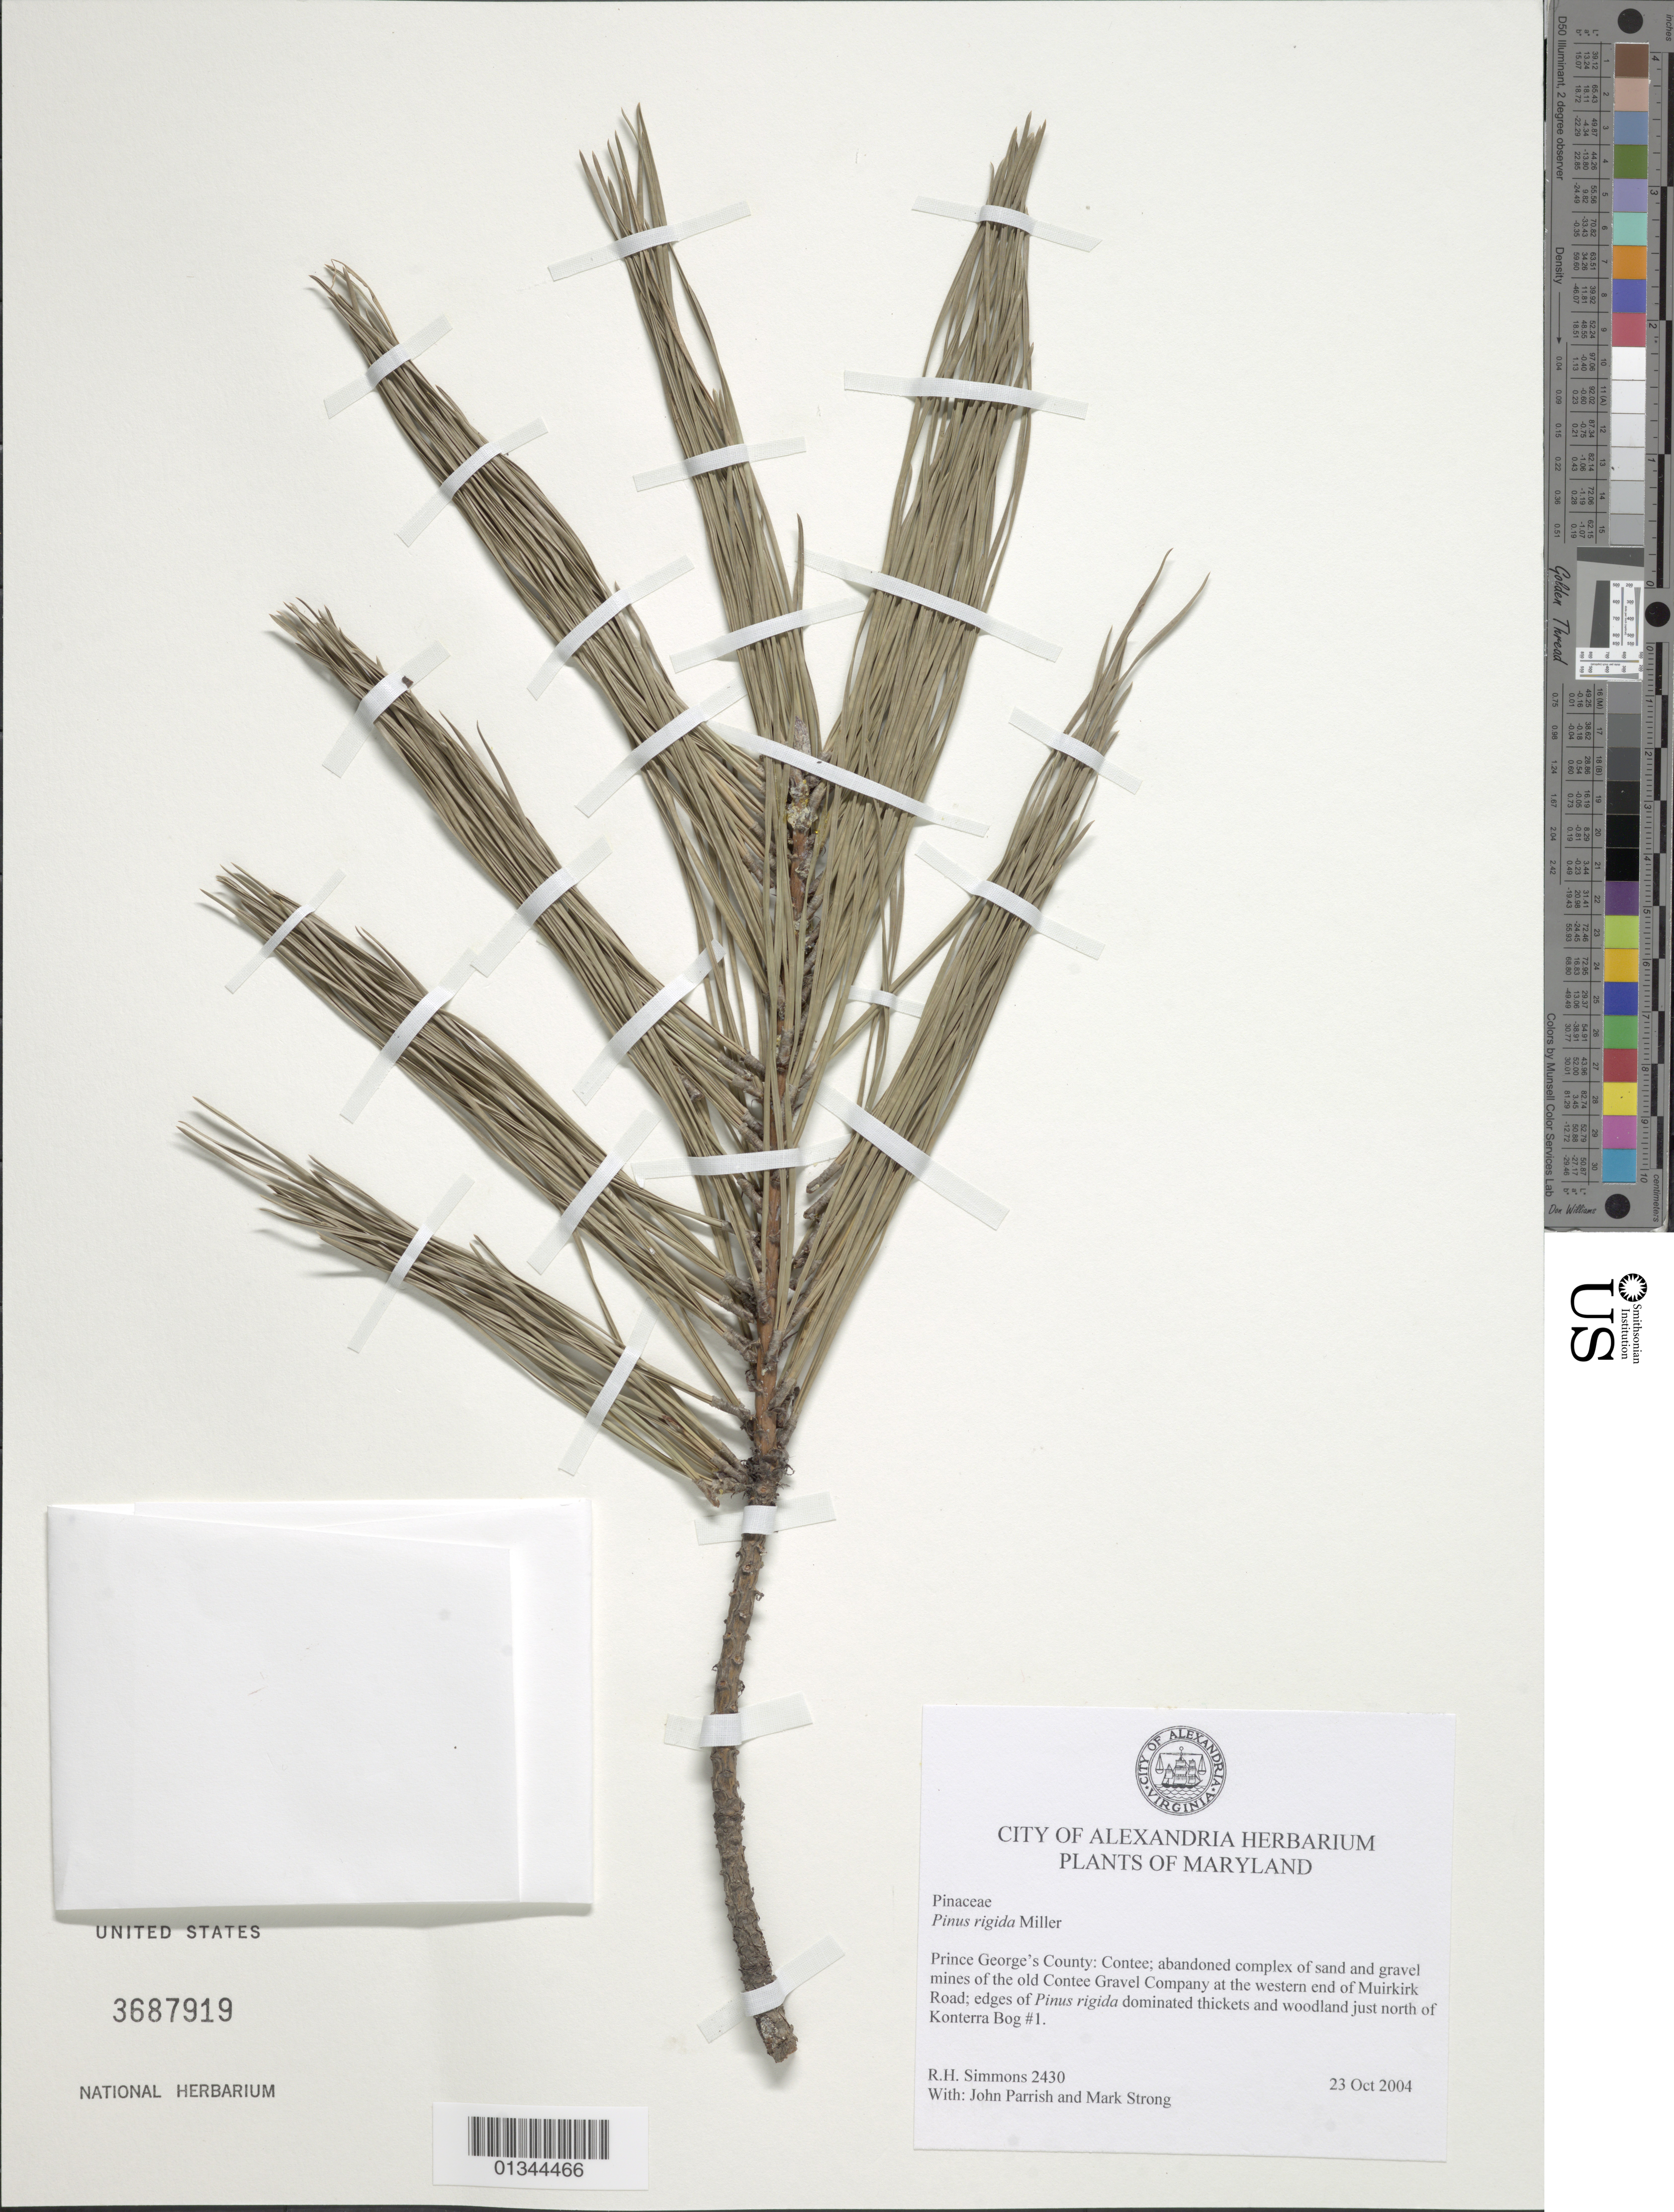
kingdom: Plantae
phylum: Tracheophyta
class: Pinopsida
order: Pinales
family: Pinaceae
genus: Pinus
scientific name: Pinus rigida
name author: Mill.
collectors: R. H. Simmons, J. Parrish & M. T. Strong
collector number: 2430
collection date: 2004-10-23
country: United States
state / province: Maryland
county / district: Prince George's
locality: Contee, abandoned complex of sand and gravel mines of the old Contee Gravel Company, at the western end of Muirkirk Road, just north of Konterra Bog #1.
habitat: Edges of Pinus rigida dominated by thickets and woodland.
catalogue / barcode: US 3687919